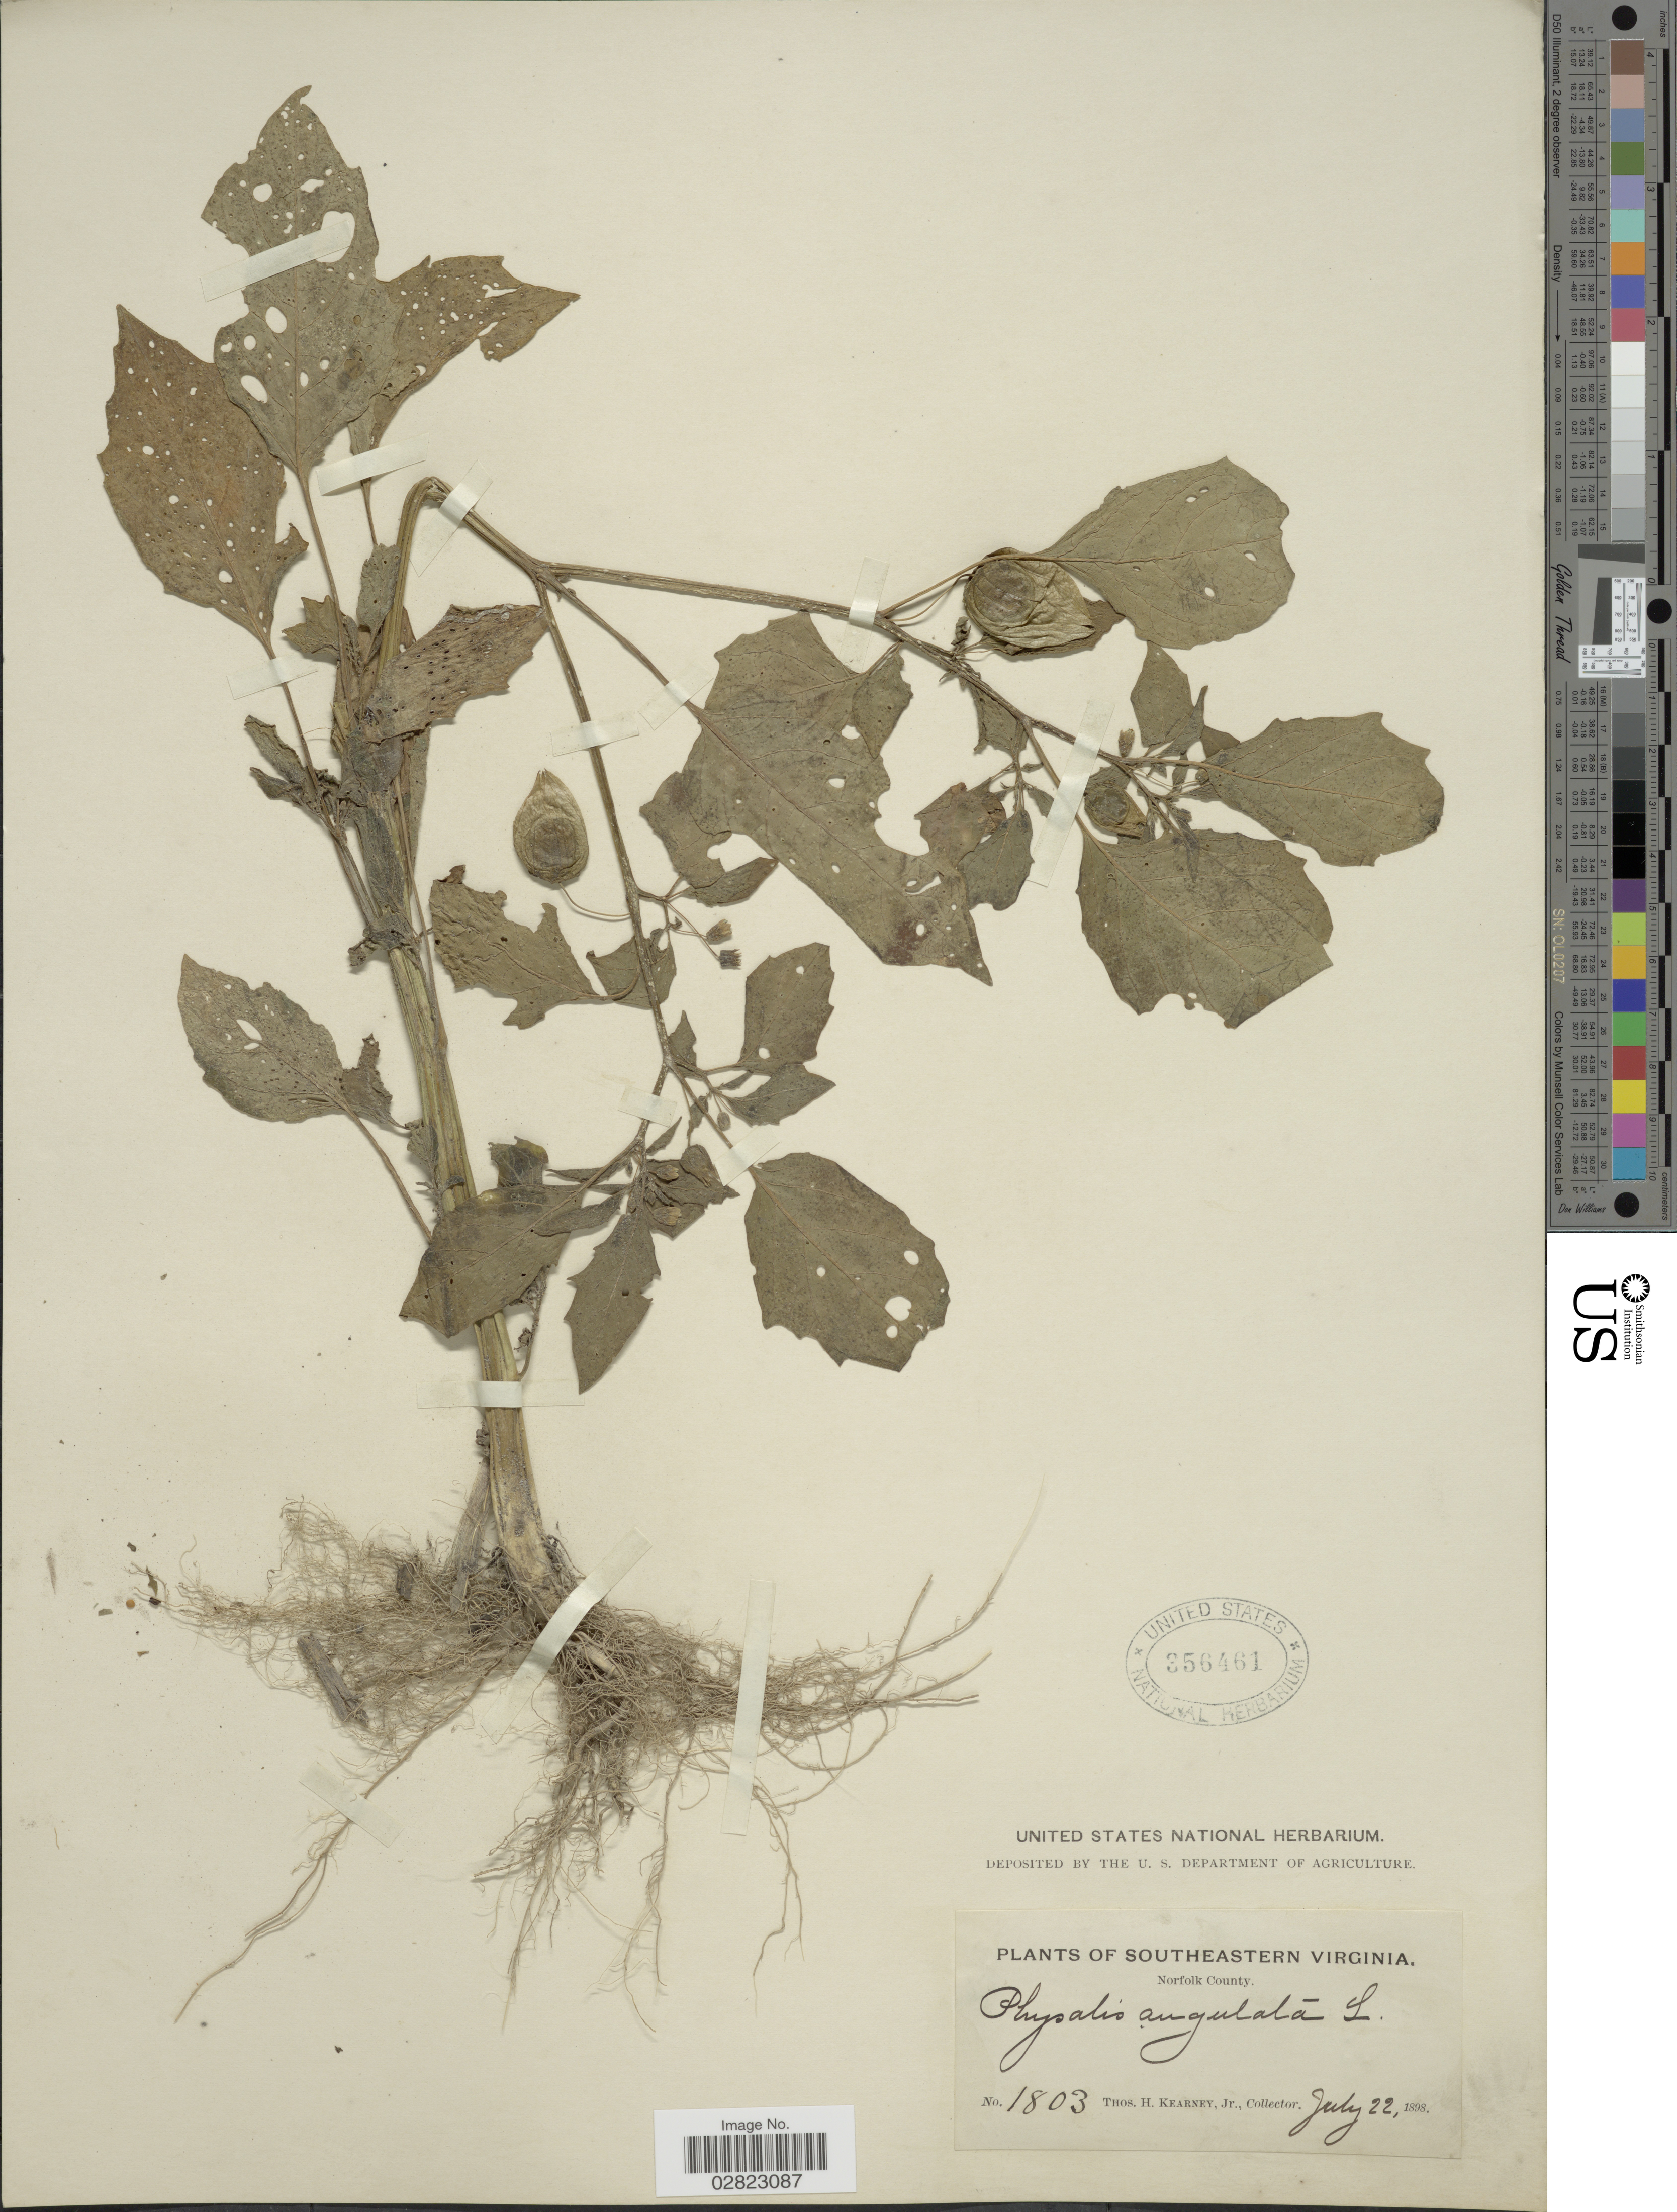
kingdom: Plantae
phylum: Tracheophyta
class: Magnoliopsida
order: Solanales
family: Solanaceae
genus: Physalis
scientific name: Physalis angulata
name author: L.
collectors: T. H. Kearney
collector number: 1803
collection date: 1898-07-22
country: United States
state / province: Virginia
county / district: City of Norfolk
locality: Southeastern Virginia. Norfolk County.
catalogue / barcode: US 356461